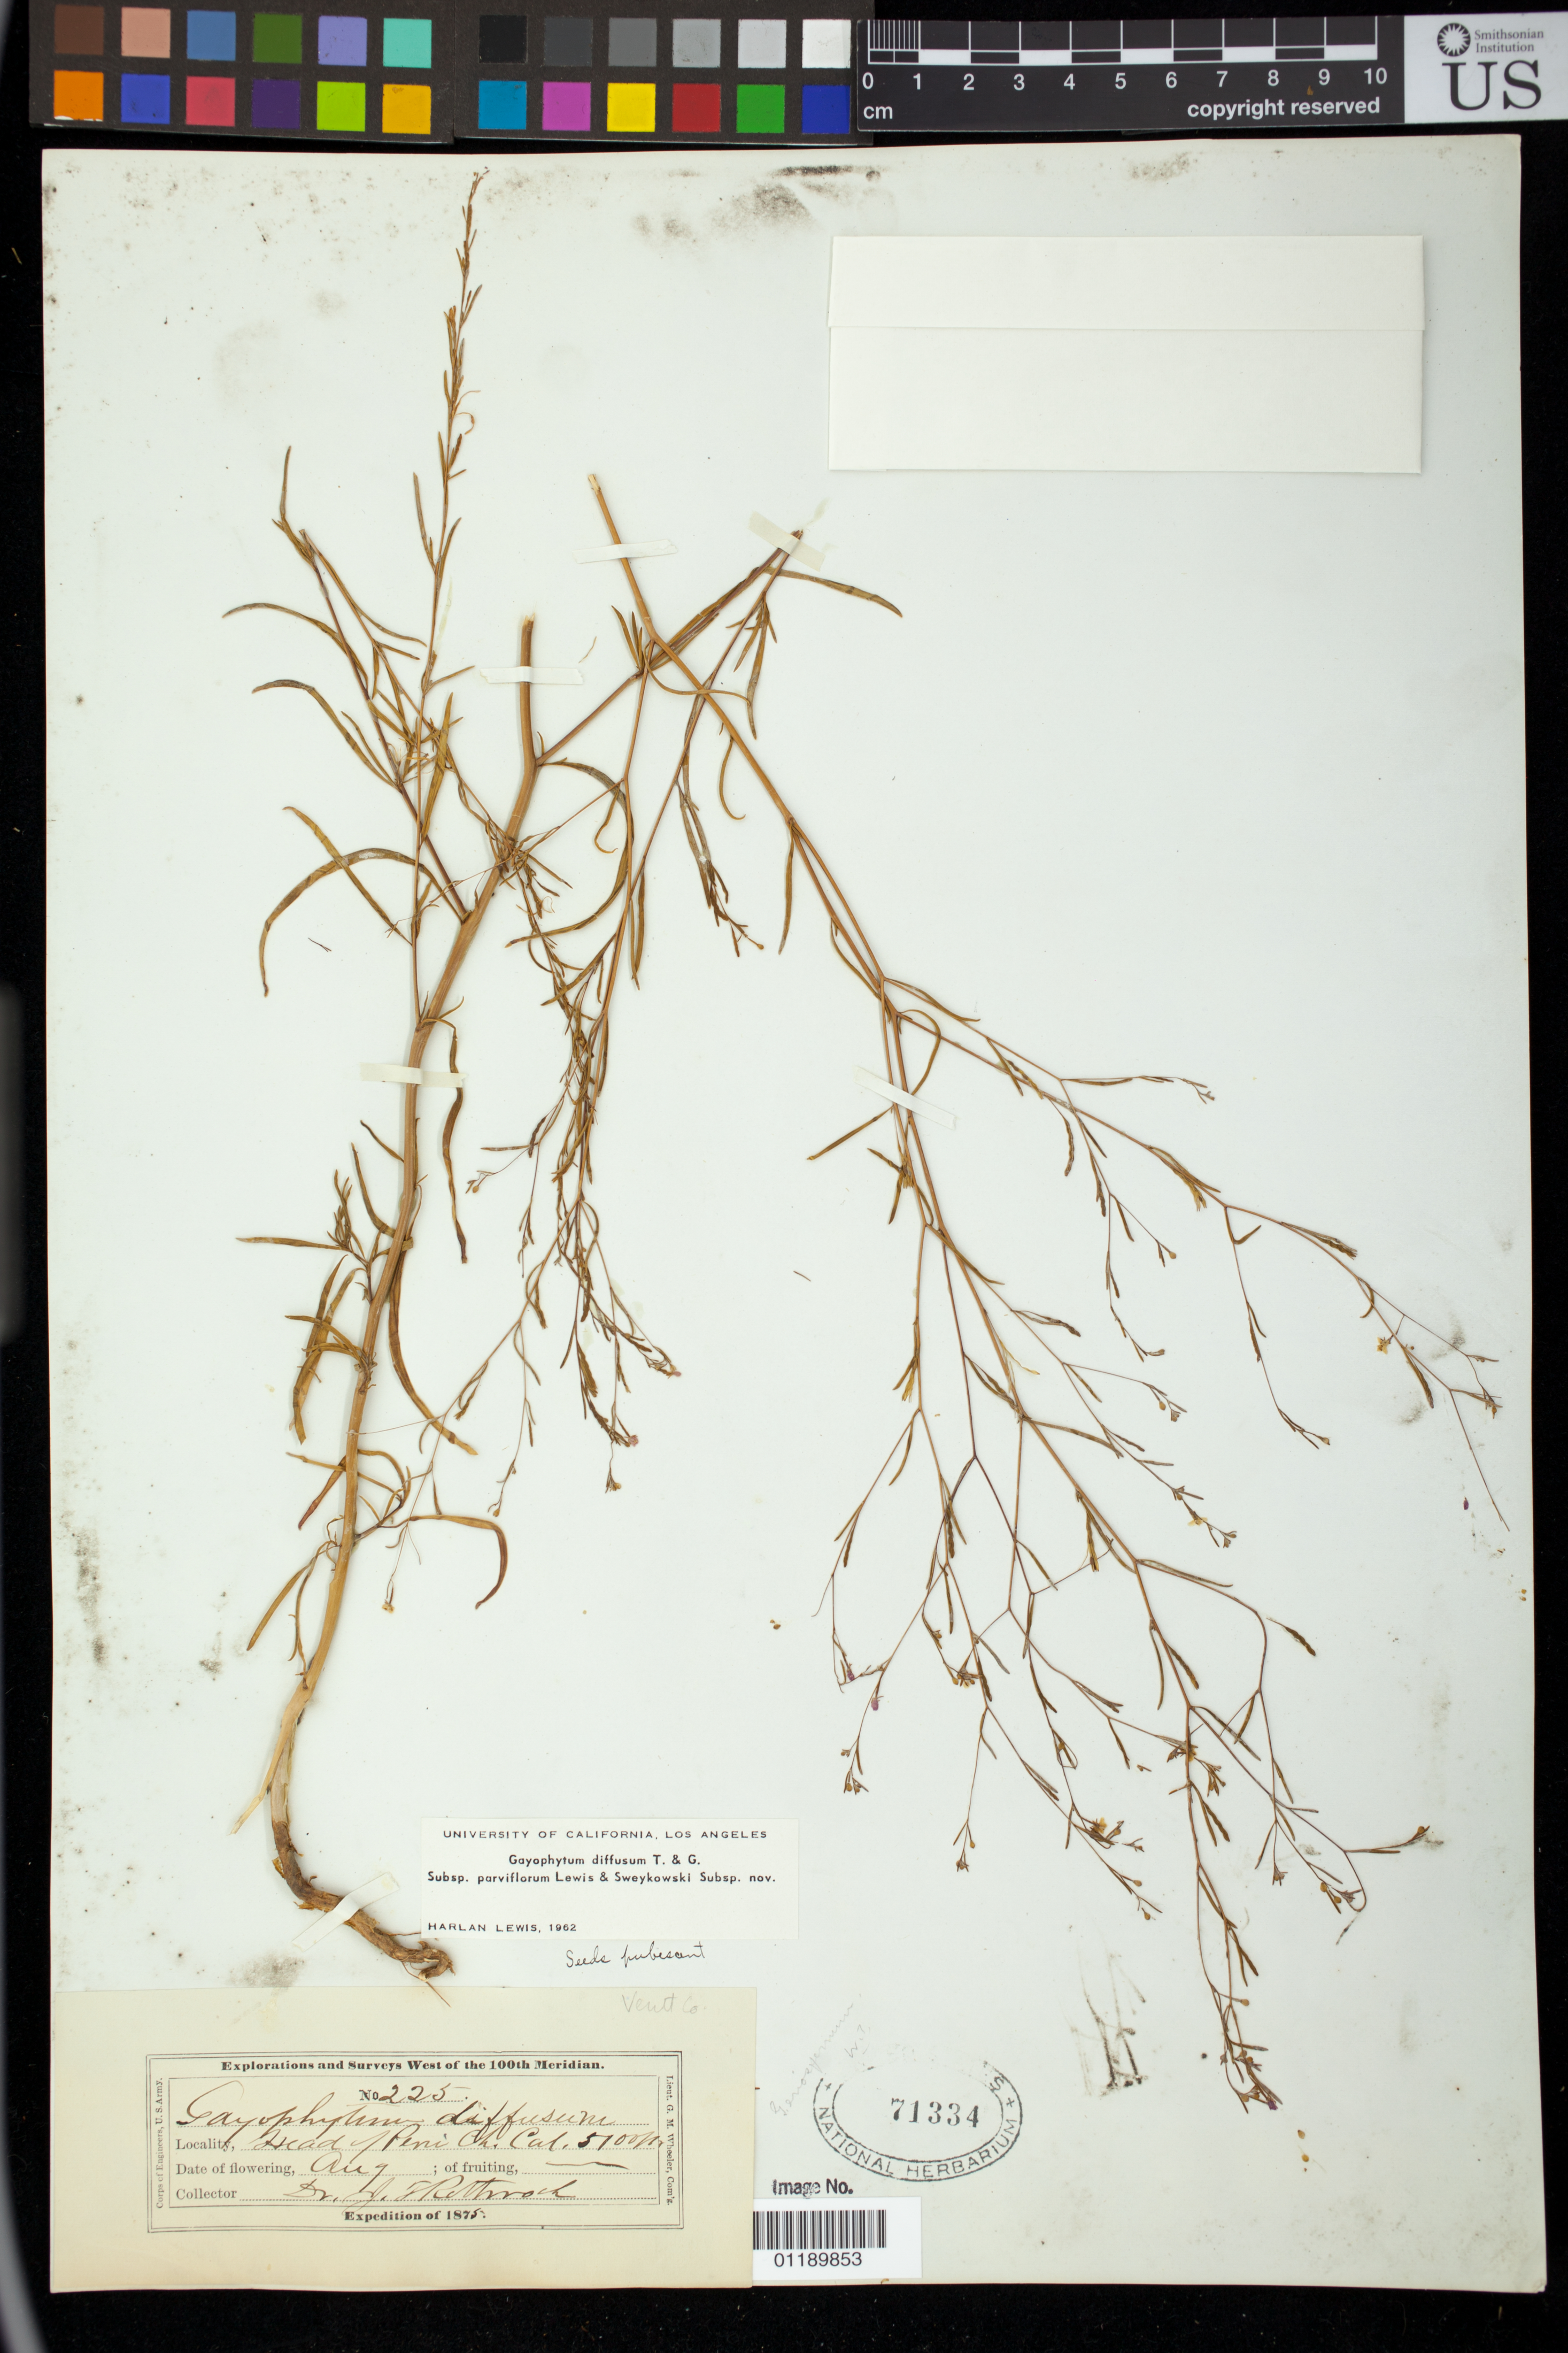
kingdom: Plantae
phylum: Tracheophyta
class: Magnoliopsida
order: Myrtales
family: Onagraceae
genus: Gayophytum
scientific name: Gayophytum diffusum subsp. parviflorum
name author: F. H. Lewis & Szweyk.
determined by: Lewis, H.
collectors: J. T. Rothrock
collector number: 225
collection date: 1875-08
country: United States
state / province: California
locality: Head of Peru Creek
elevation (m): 1554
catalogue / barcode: US 71334